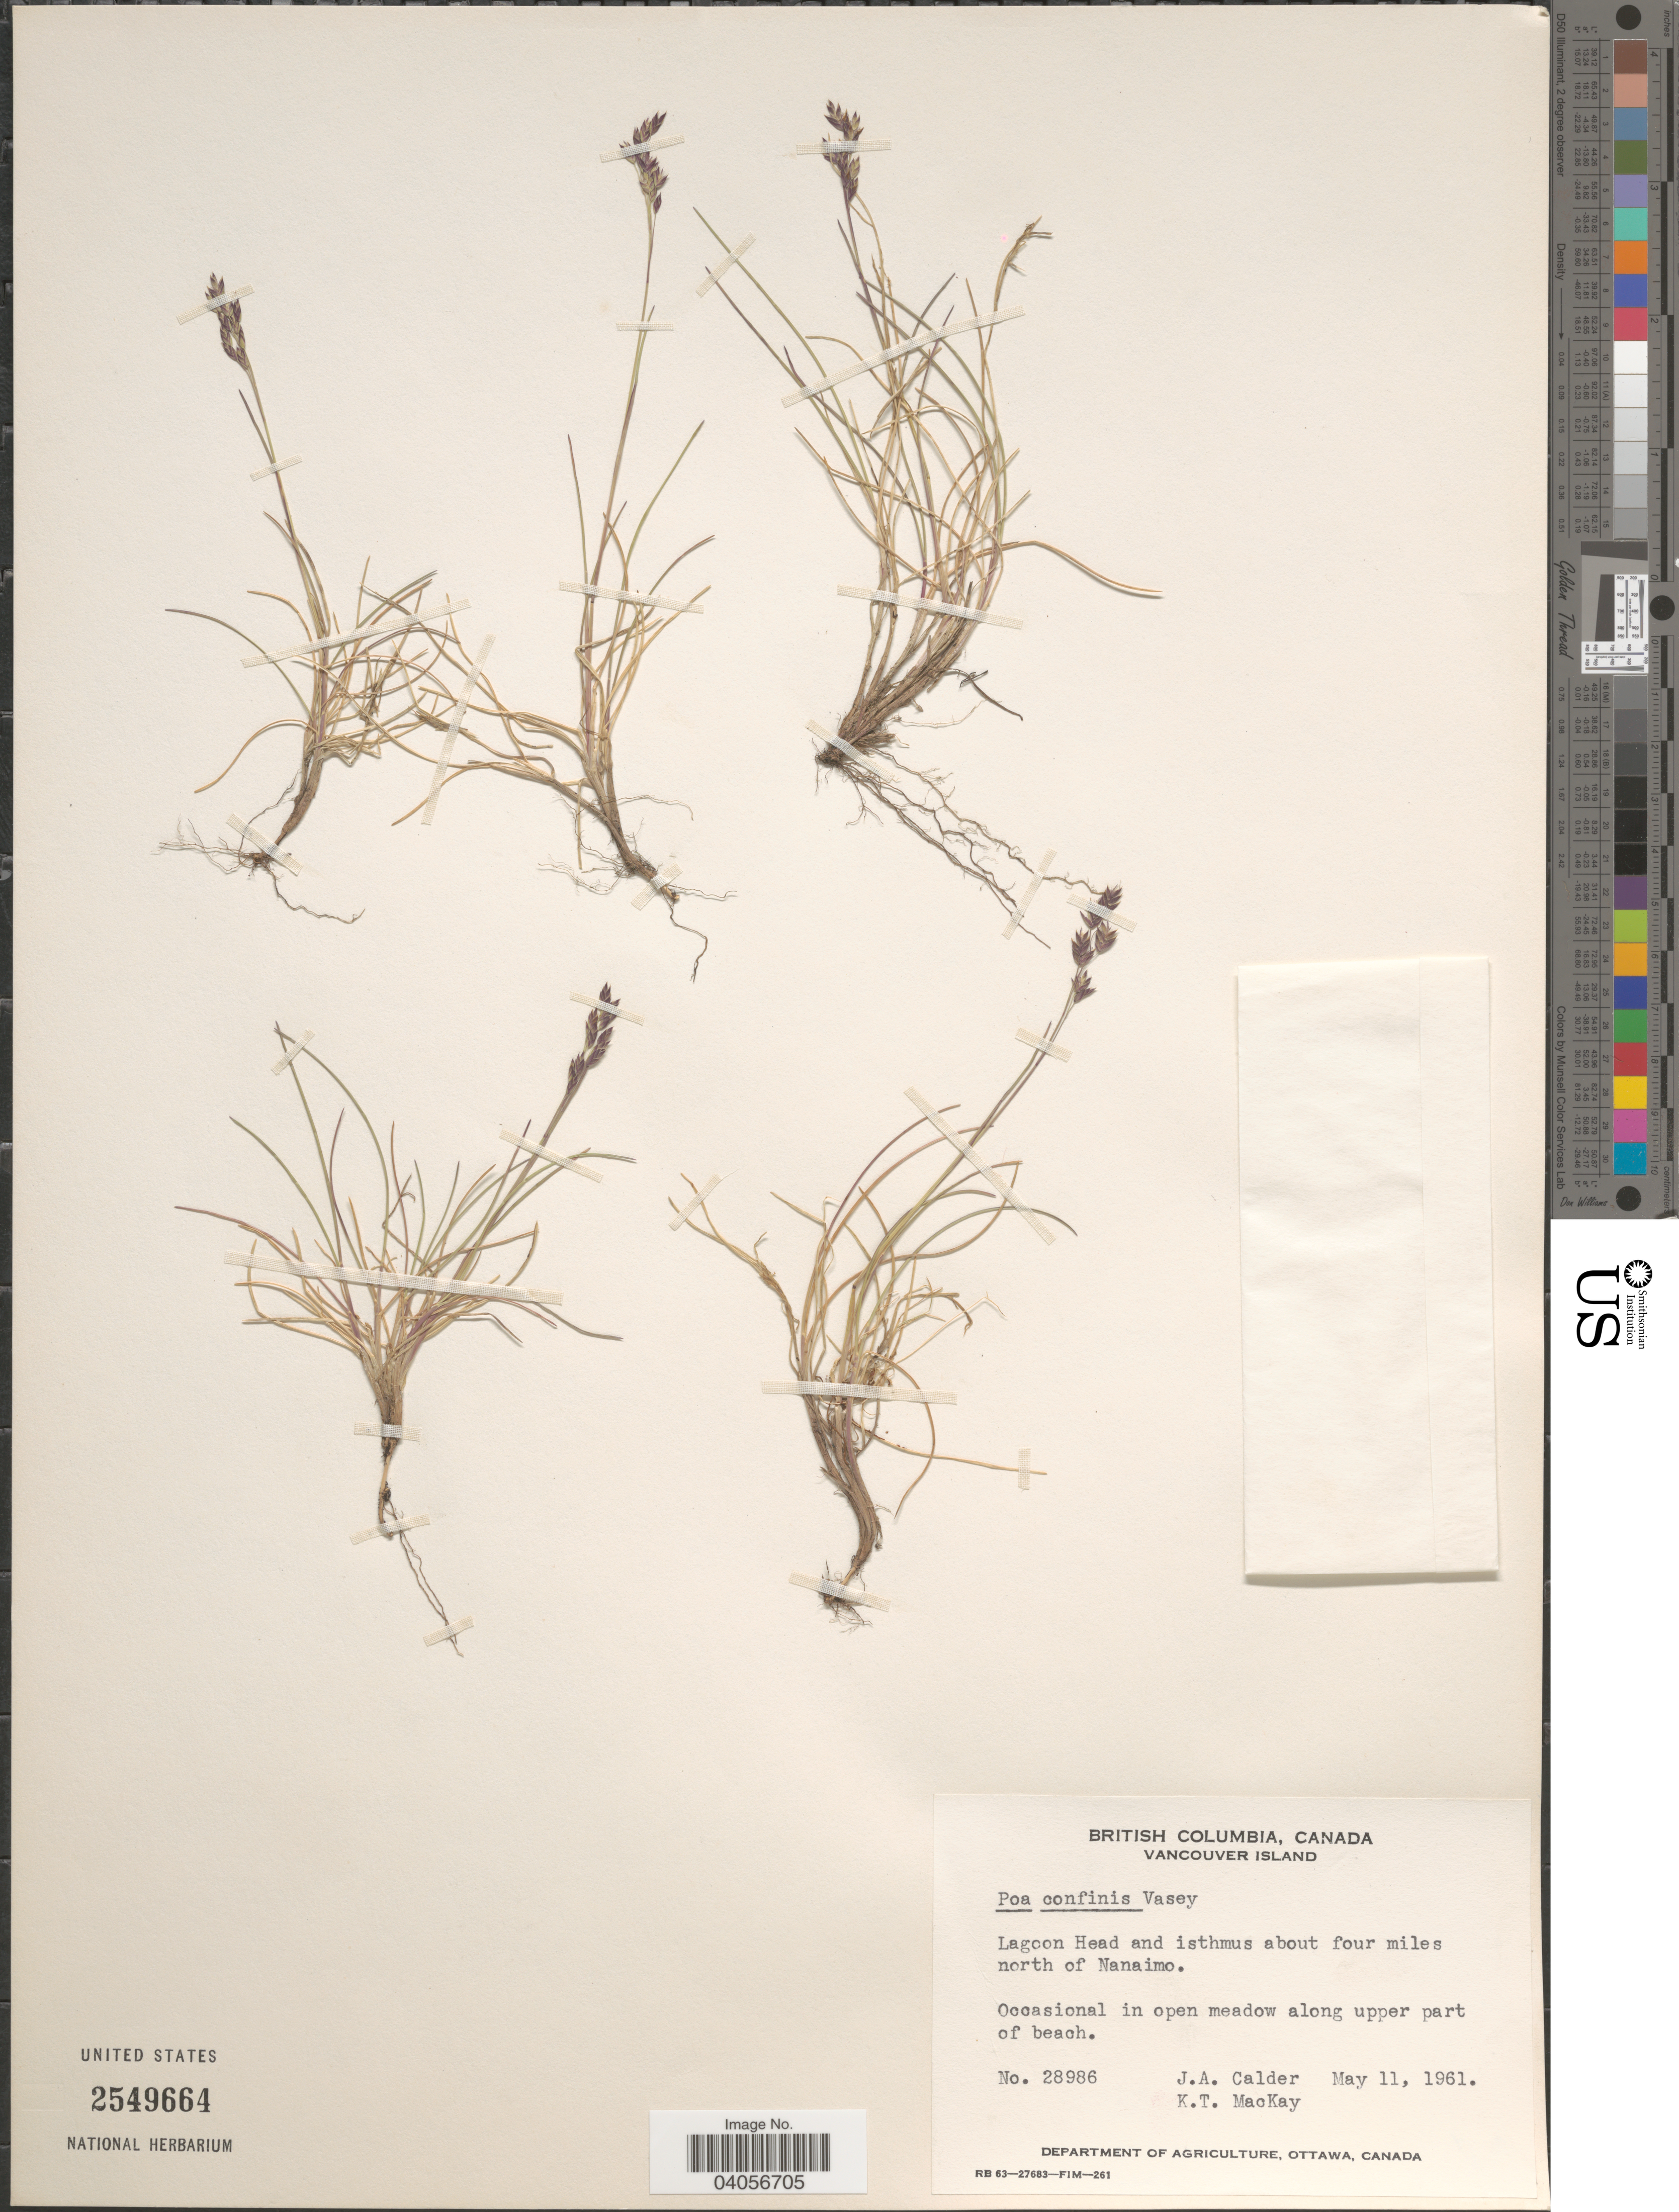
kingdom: Plantae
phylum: Tracheophyta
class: Liliopsida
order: Poales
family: Poaceae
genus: Poa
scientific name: Poa confinis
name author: Vasey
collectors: J. A. Calder & K. T. Mackay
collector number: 28986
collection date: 1961-05-11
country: Canada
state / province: British Columbia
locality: Vancouver Island. Lagoon Head and isthmus about four miles north of Nanaimo. In open meadow along upper part of beach.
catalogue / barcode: US 2549664